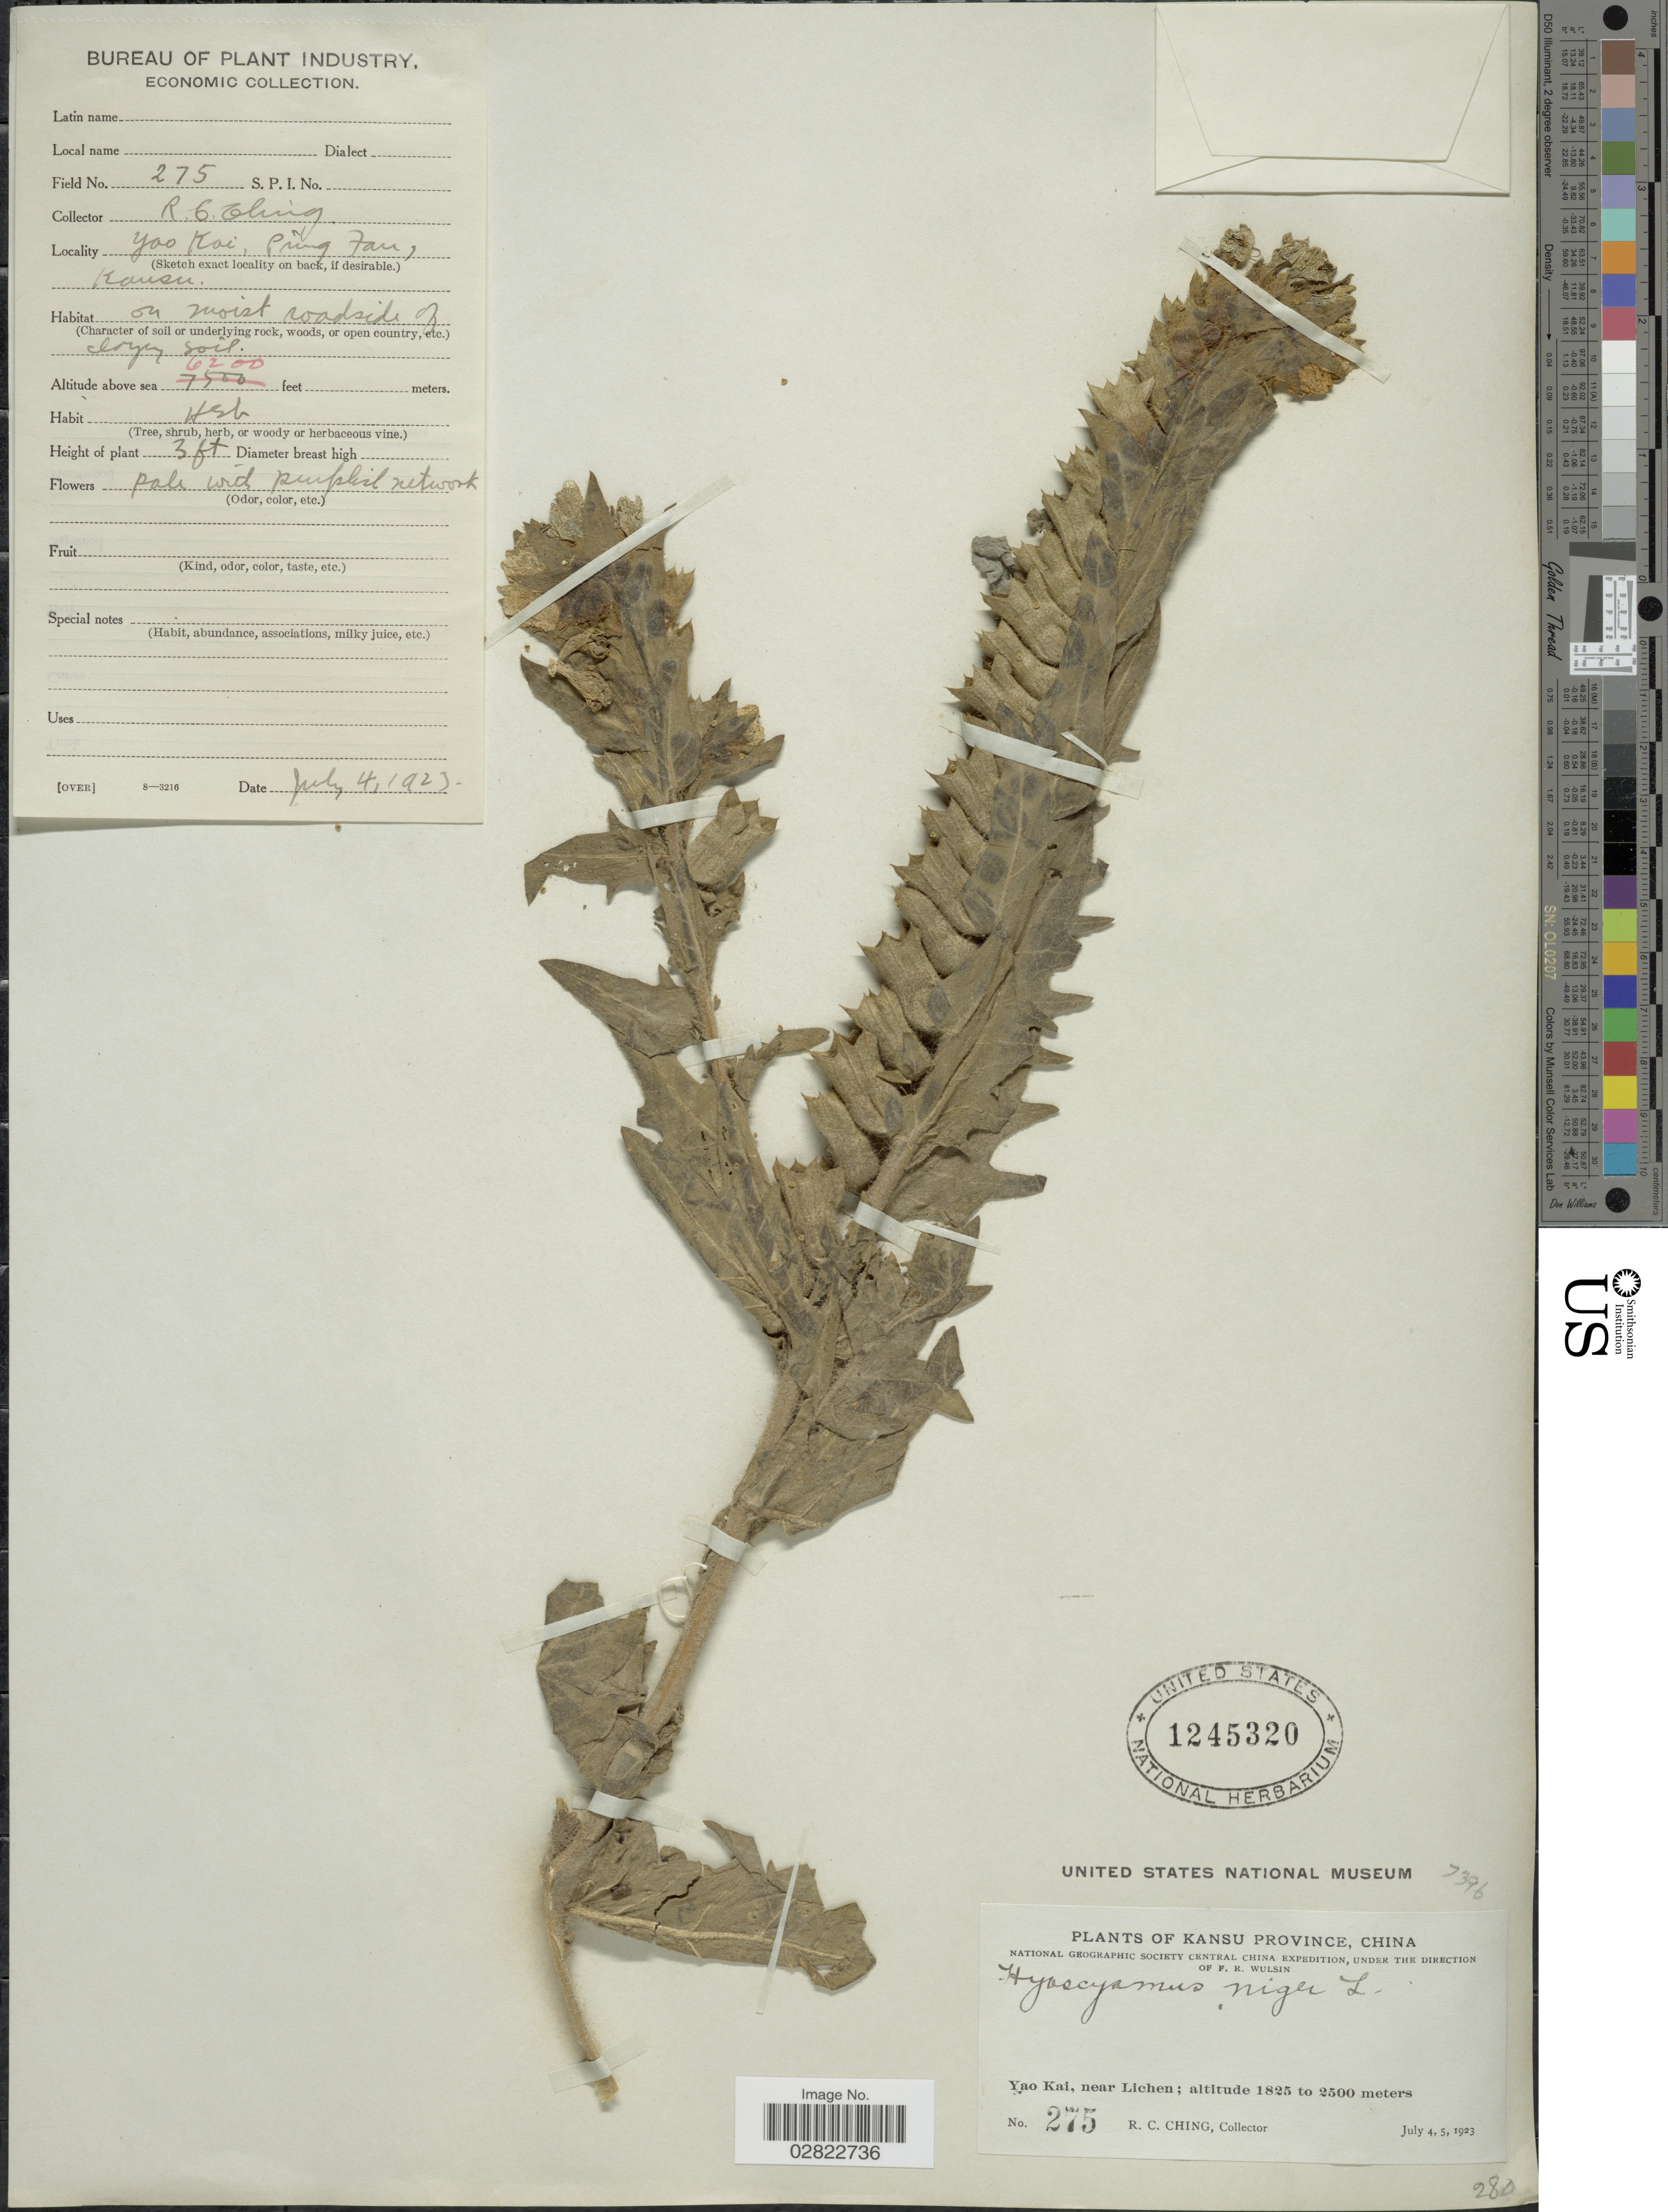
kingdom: Plantae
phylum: Tracheophyta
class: Magnoliopsida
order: Solanales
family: Solanaceae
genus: Hyoscyamus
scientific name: Hyoscyamus niger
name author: L.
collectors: R. C. Ching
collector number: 275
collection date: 1923-07-04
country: China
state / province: Gansu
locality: Yao Kai, near Lichen, Ping Fan, Kansu Province.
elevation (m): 1890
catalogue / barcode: US 1245320